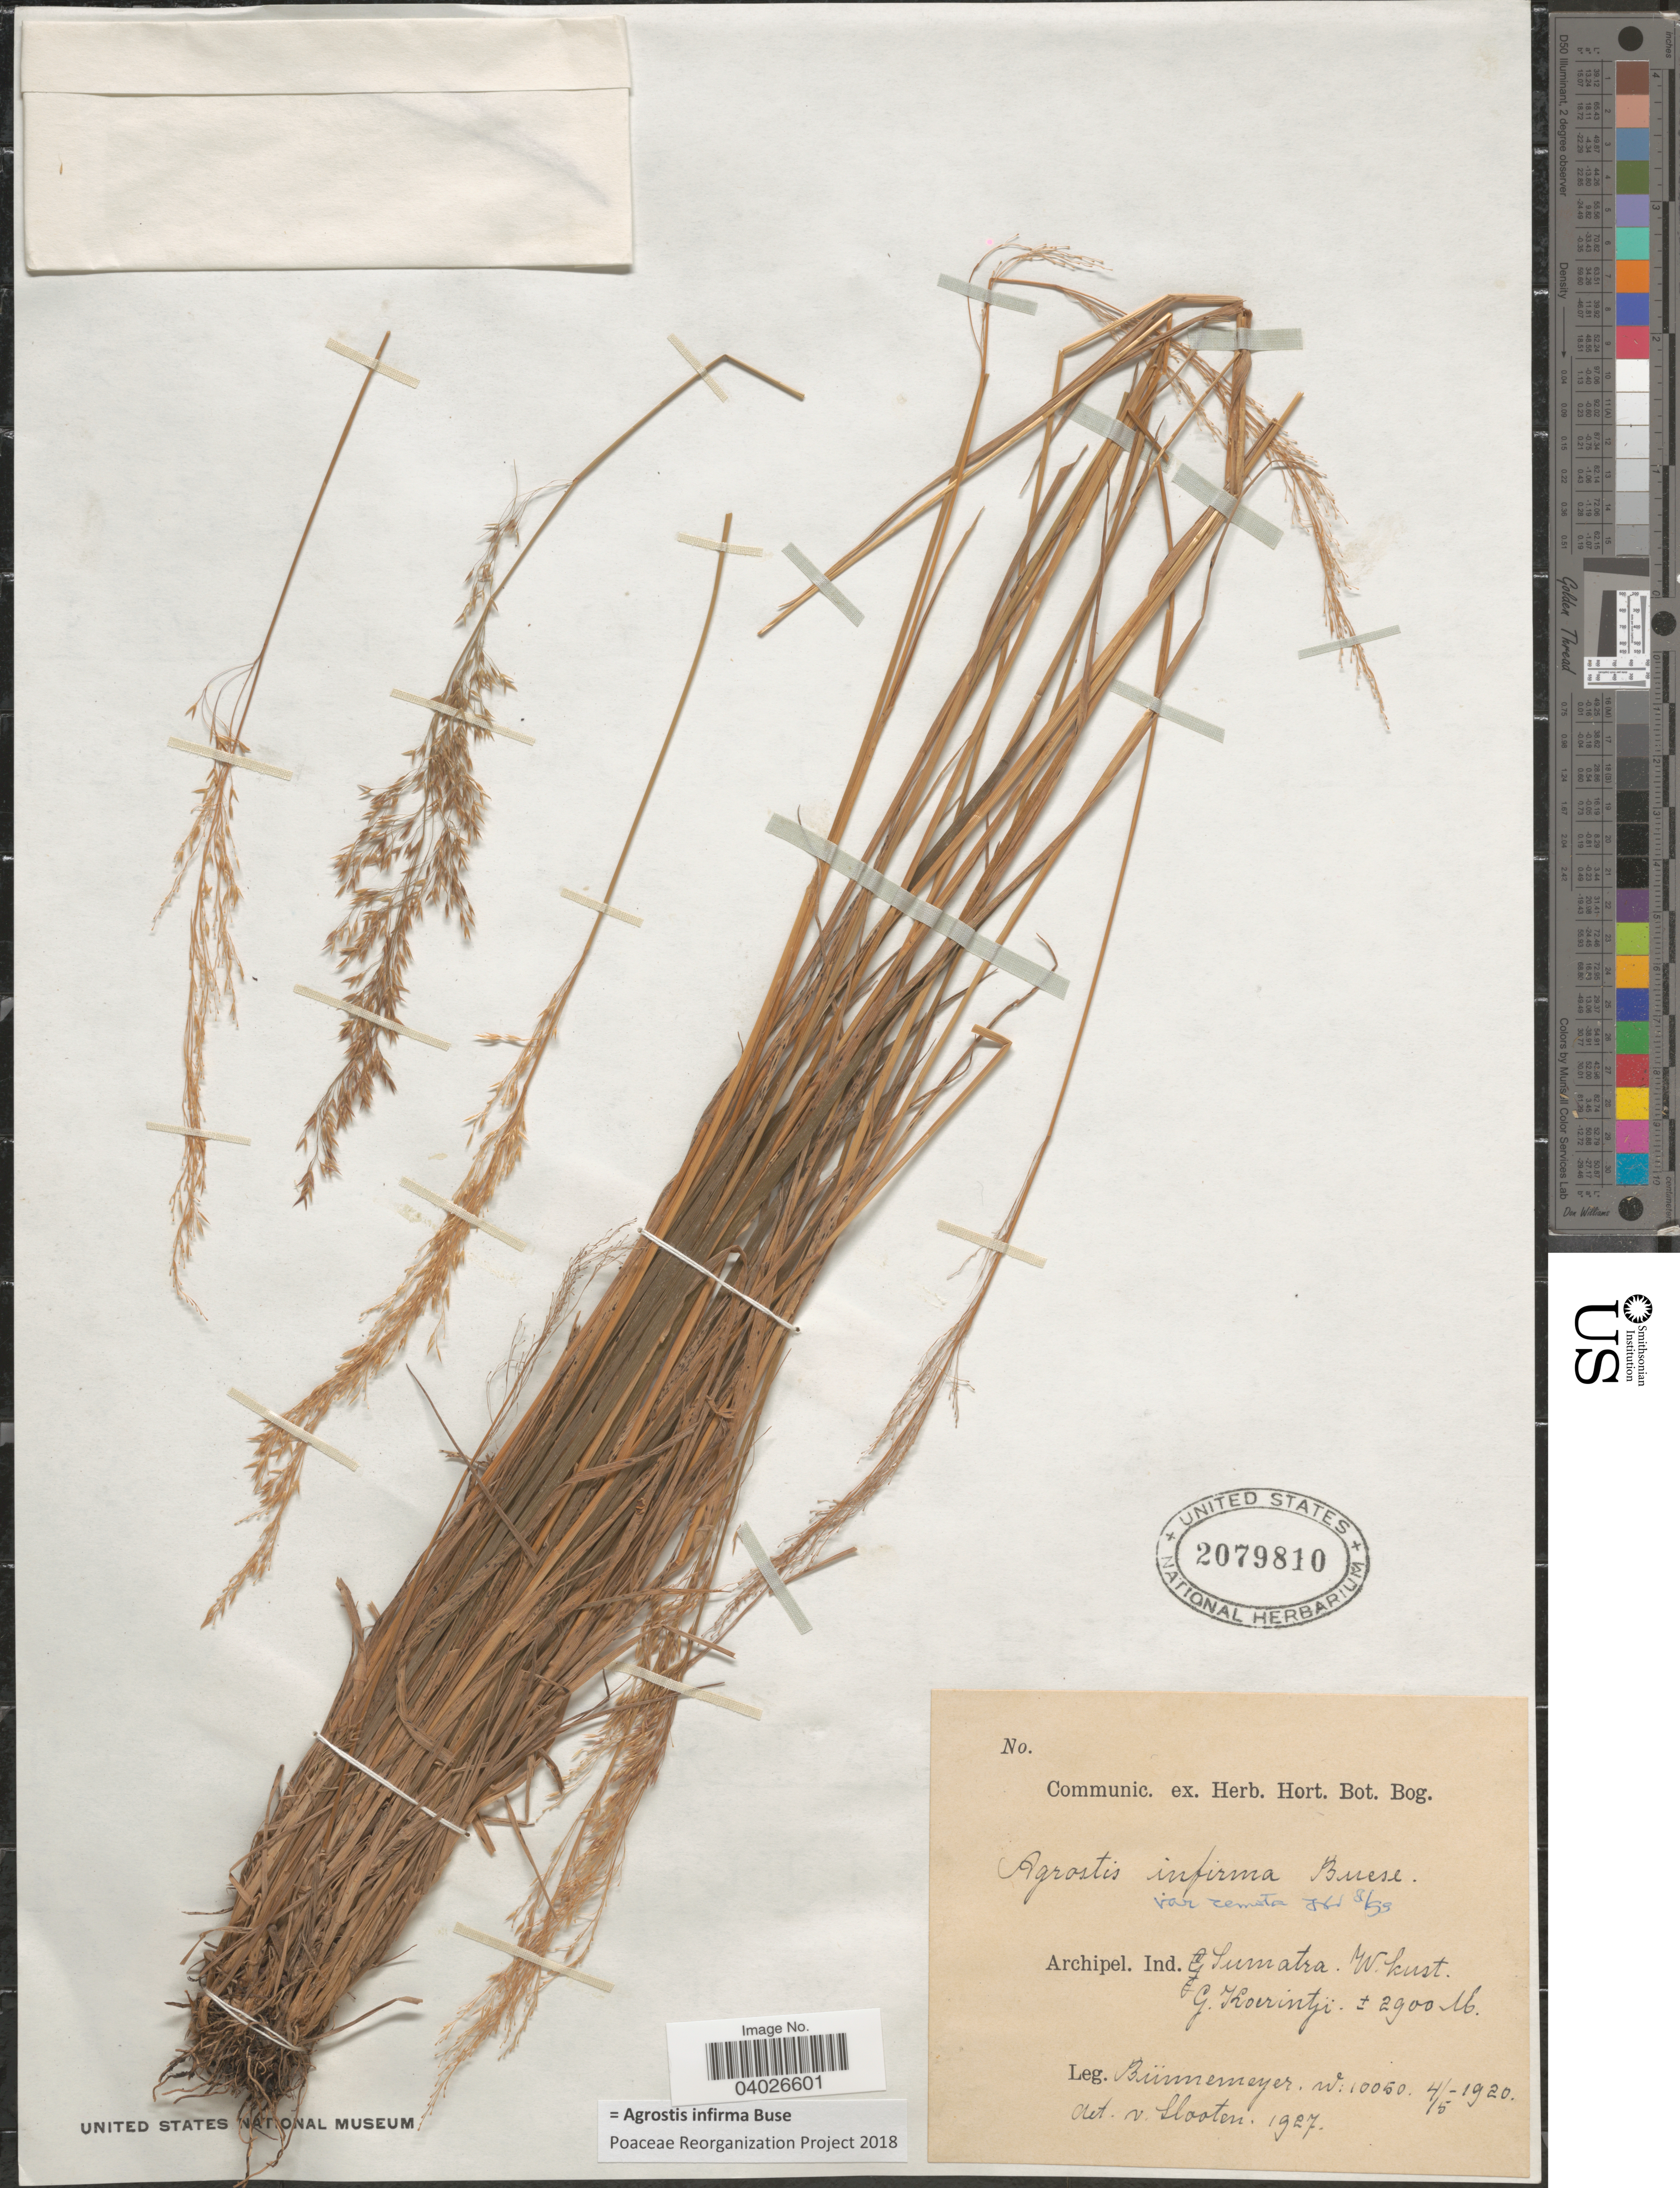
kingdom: Plantae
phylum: Tracheophyta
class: Liliopsida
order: Poales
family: Poaceae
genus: Agrostis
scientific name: Agrostis infirma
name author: Büse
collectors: W. Bunnemeyer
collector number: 10050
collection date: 1920-05-04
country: Indonesia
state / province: Sumatra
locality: Archipel. Ind. Sumatra: W. kust. G. Koerintji.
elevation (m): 2900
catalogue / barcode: US 2079810